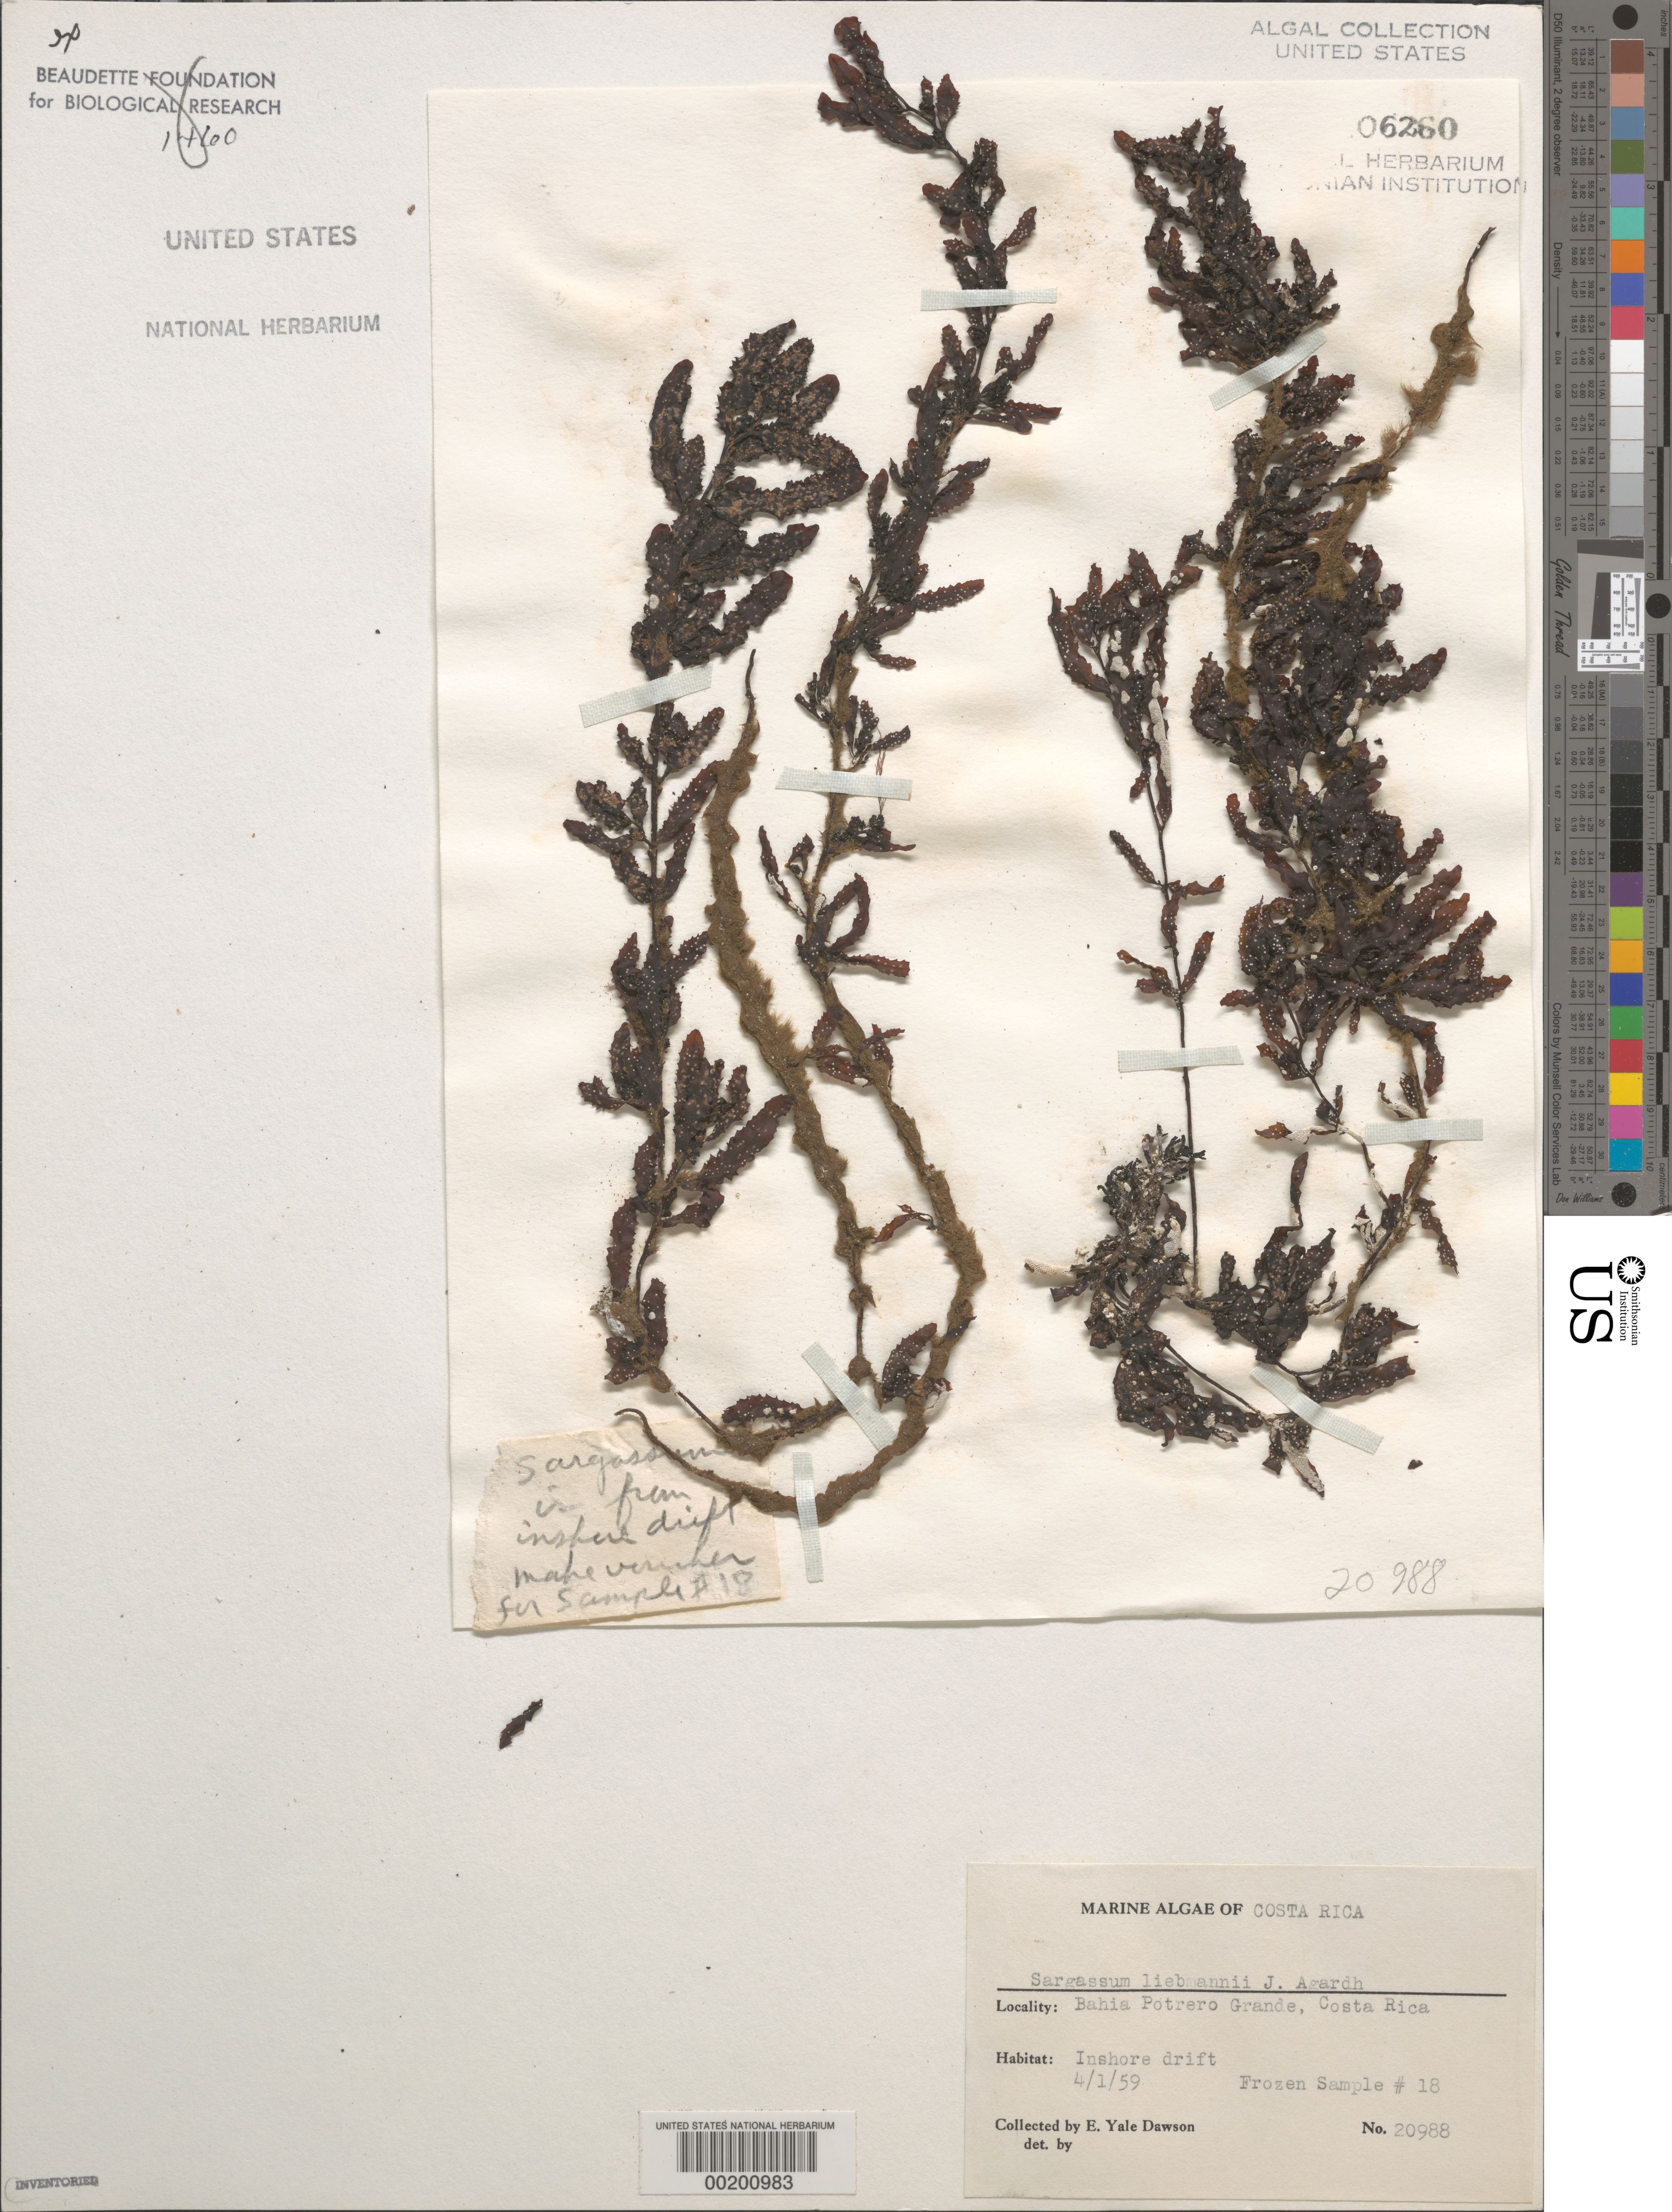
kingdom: Chromista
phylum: Ochrophyta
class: Phaeophyceae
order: Fucales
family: Sargassaceae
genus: Sargassum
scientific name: Sargassum liebmannii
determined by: Dawson, E. Y.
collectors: E. Y. Dawson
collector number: EYD 20988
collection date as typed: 01 Apr 1959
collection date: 1959-04-01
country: El Salvador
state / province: Sonsonate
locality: Bahia Potrero Grande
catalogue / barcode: US 6260